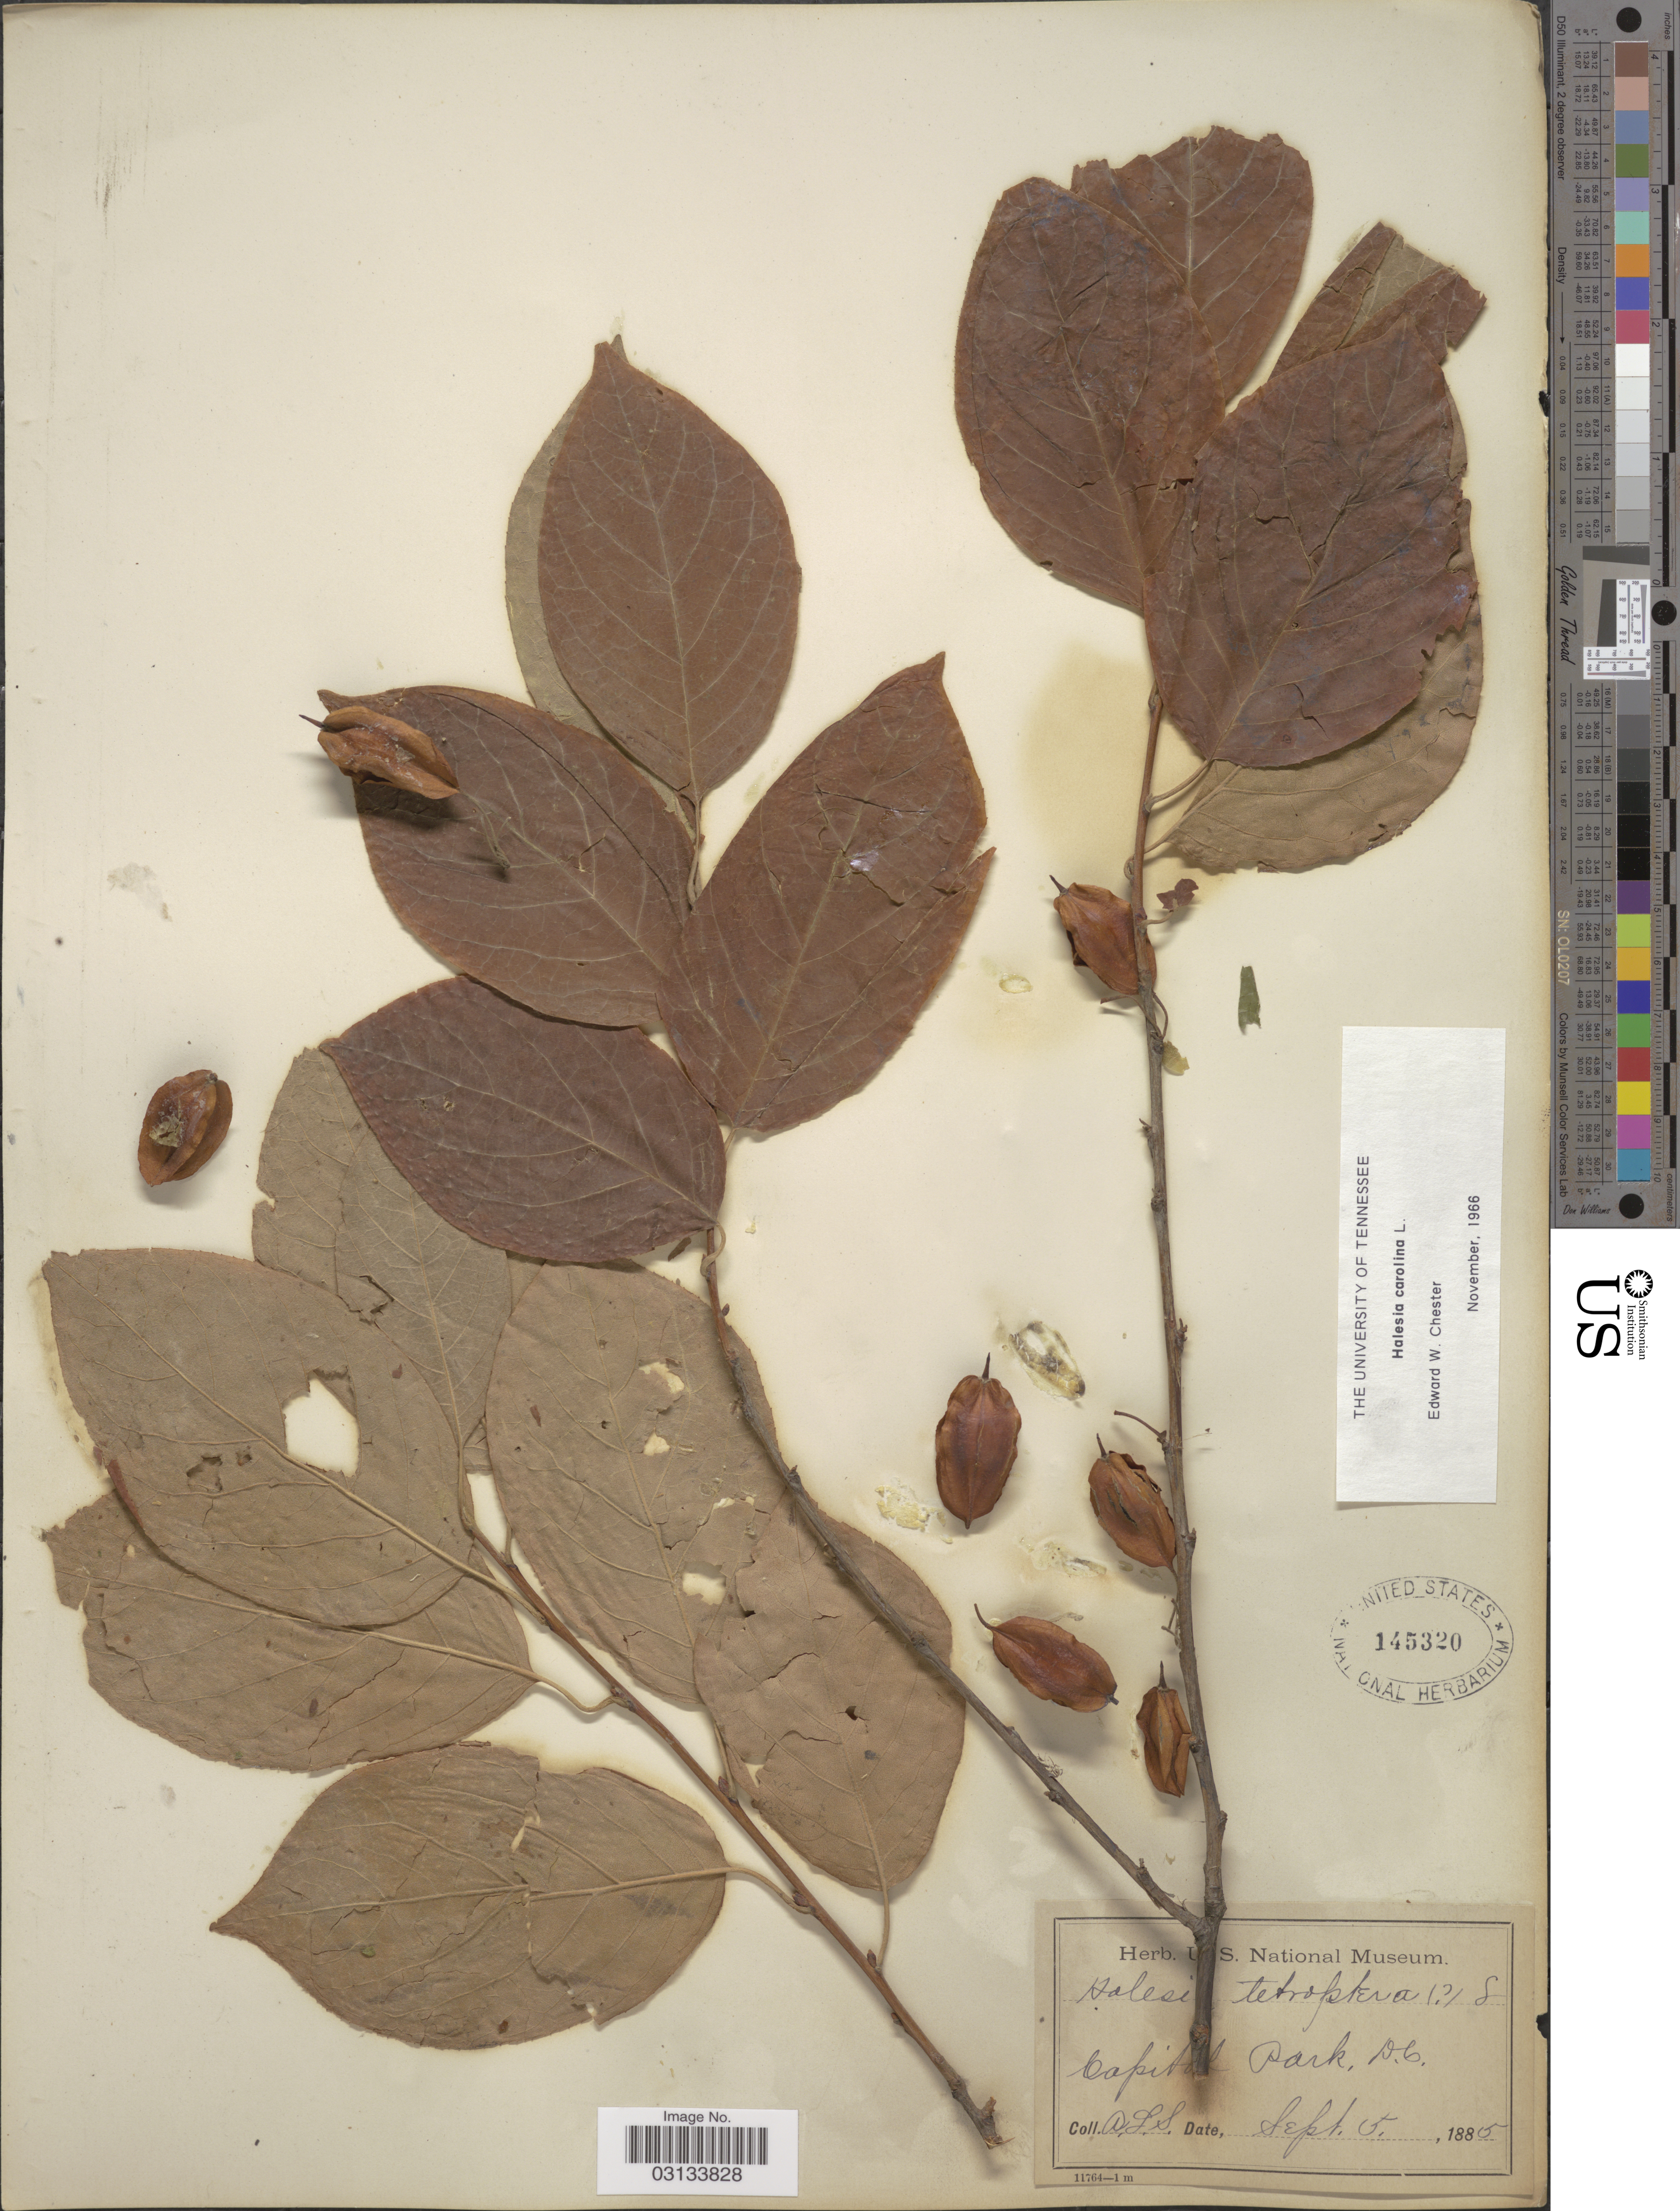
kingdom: Plantae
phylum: Tracheophyta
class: Magnoliopsida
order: Ericales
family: Styracaceae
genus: Halesia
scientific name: Halesia carolina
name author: L.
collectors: A. L. S.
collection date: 1885-09-05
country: United States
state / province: District of Columbia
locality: Capital Park, D. C.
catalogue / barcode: US 145320